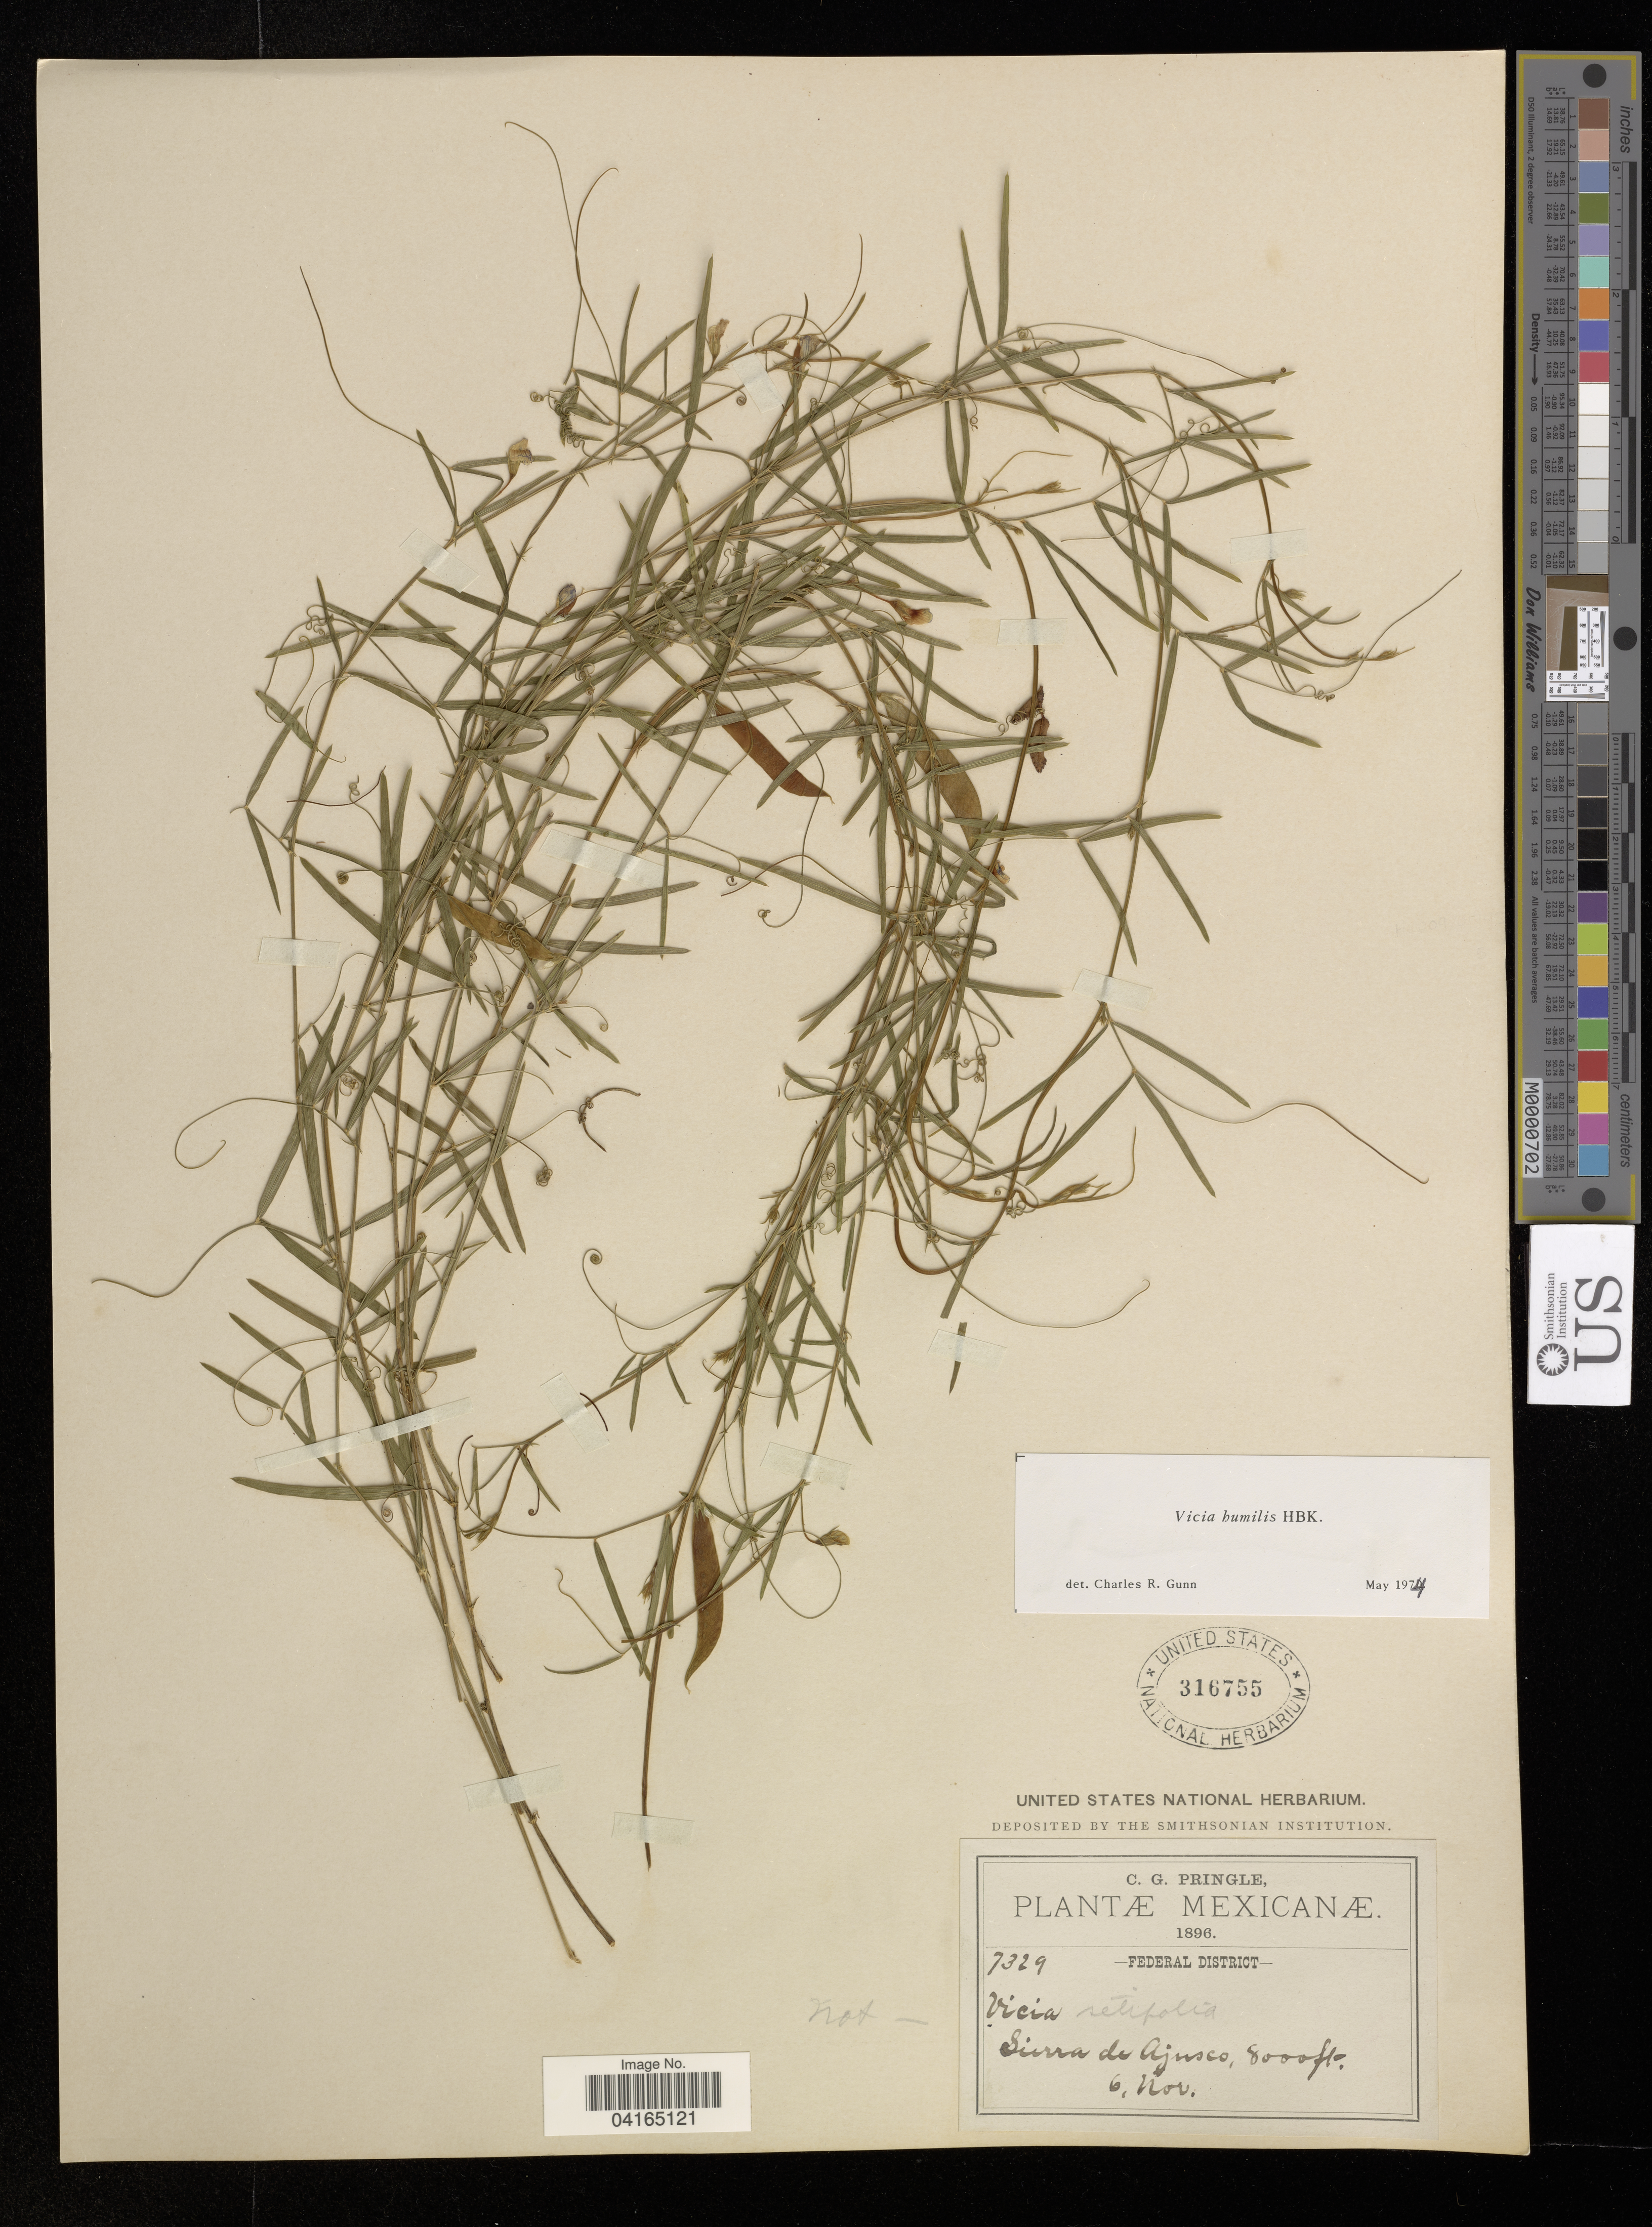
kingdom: Plantae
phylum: Tracheophyta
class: Magnoliopsida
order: Fabales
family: Fabaceae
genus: Vicia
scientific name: Vicia humilis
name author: Kunth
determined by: Hechenleitner, Paulina, RBG Edinburgh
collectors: C. G. Pringle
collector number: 7329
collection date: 1896-11-06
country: Mexico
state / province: Distrito Federal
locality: Sierra de Ajusco.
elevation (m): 2438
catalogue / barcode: US 316755